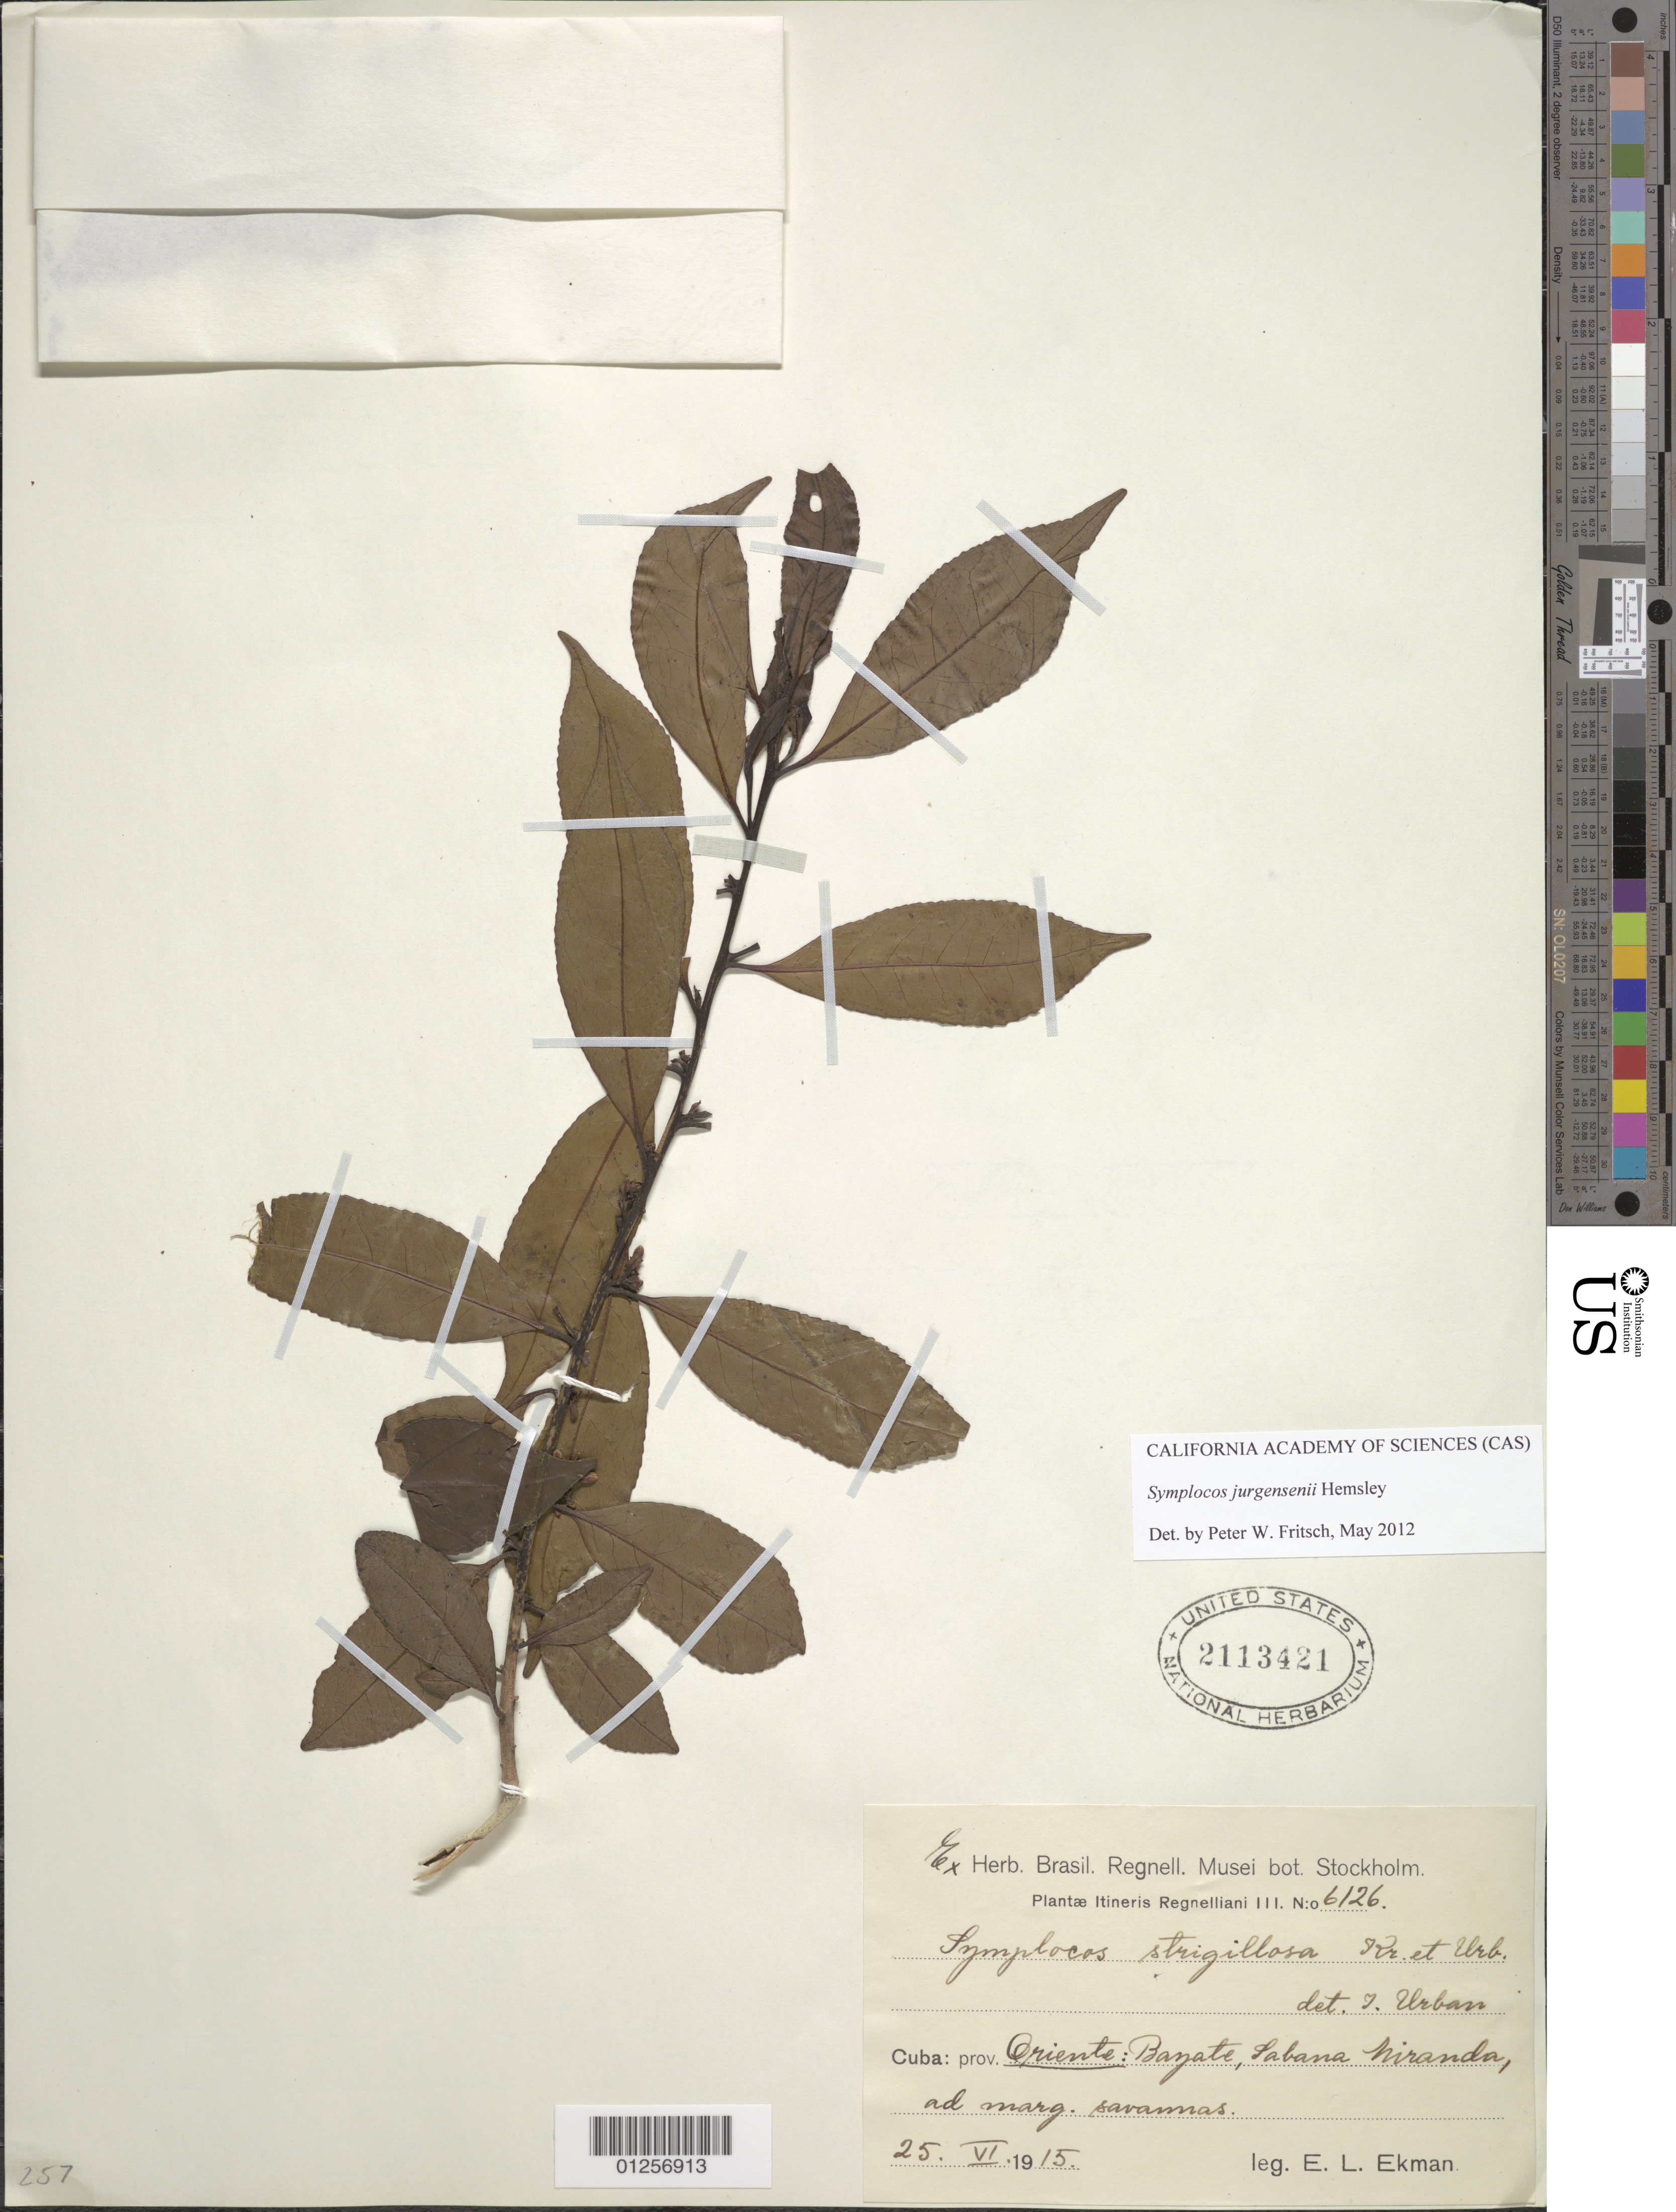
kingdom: Plantae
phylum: Tracheophyta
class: Magnoliopsida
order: Ericales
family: Symplocaceae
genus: Symplocos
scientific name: Symplocos jurgensenii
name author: Hemsl.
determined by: Fritsch, Peter W.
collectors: E. L. Ekman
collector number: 6126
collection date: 1915-06-25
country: Cuba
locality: Prov. Oriente, Bayate, Sabana Miranda.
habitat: Ad marg. savannas.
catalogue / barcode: US 2113421